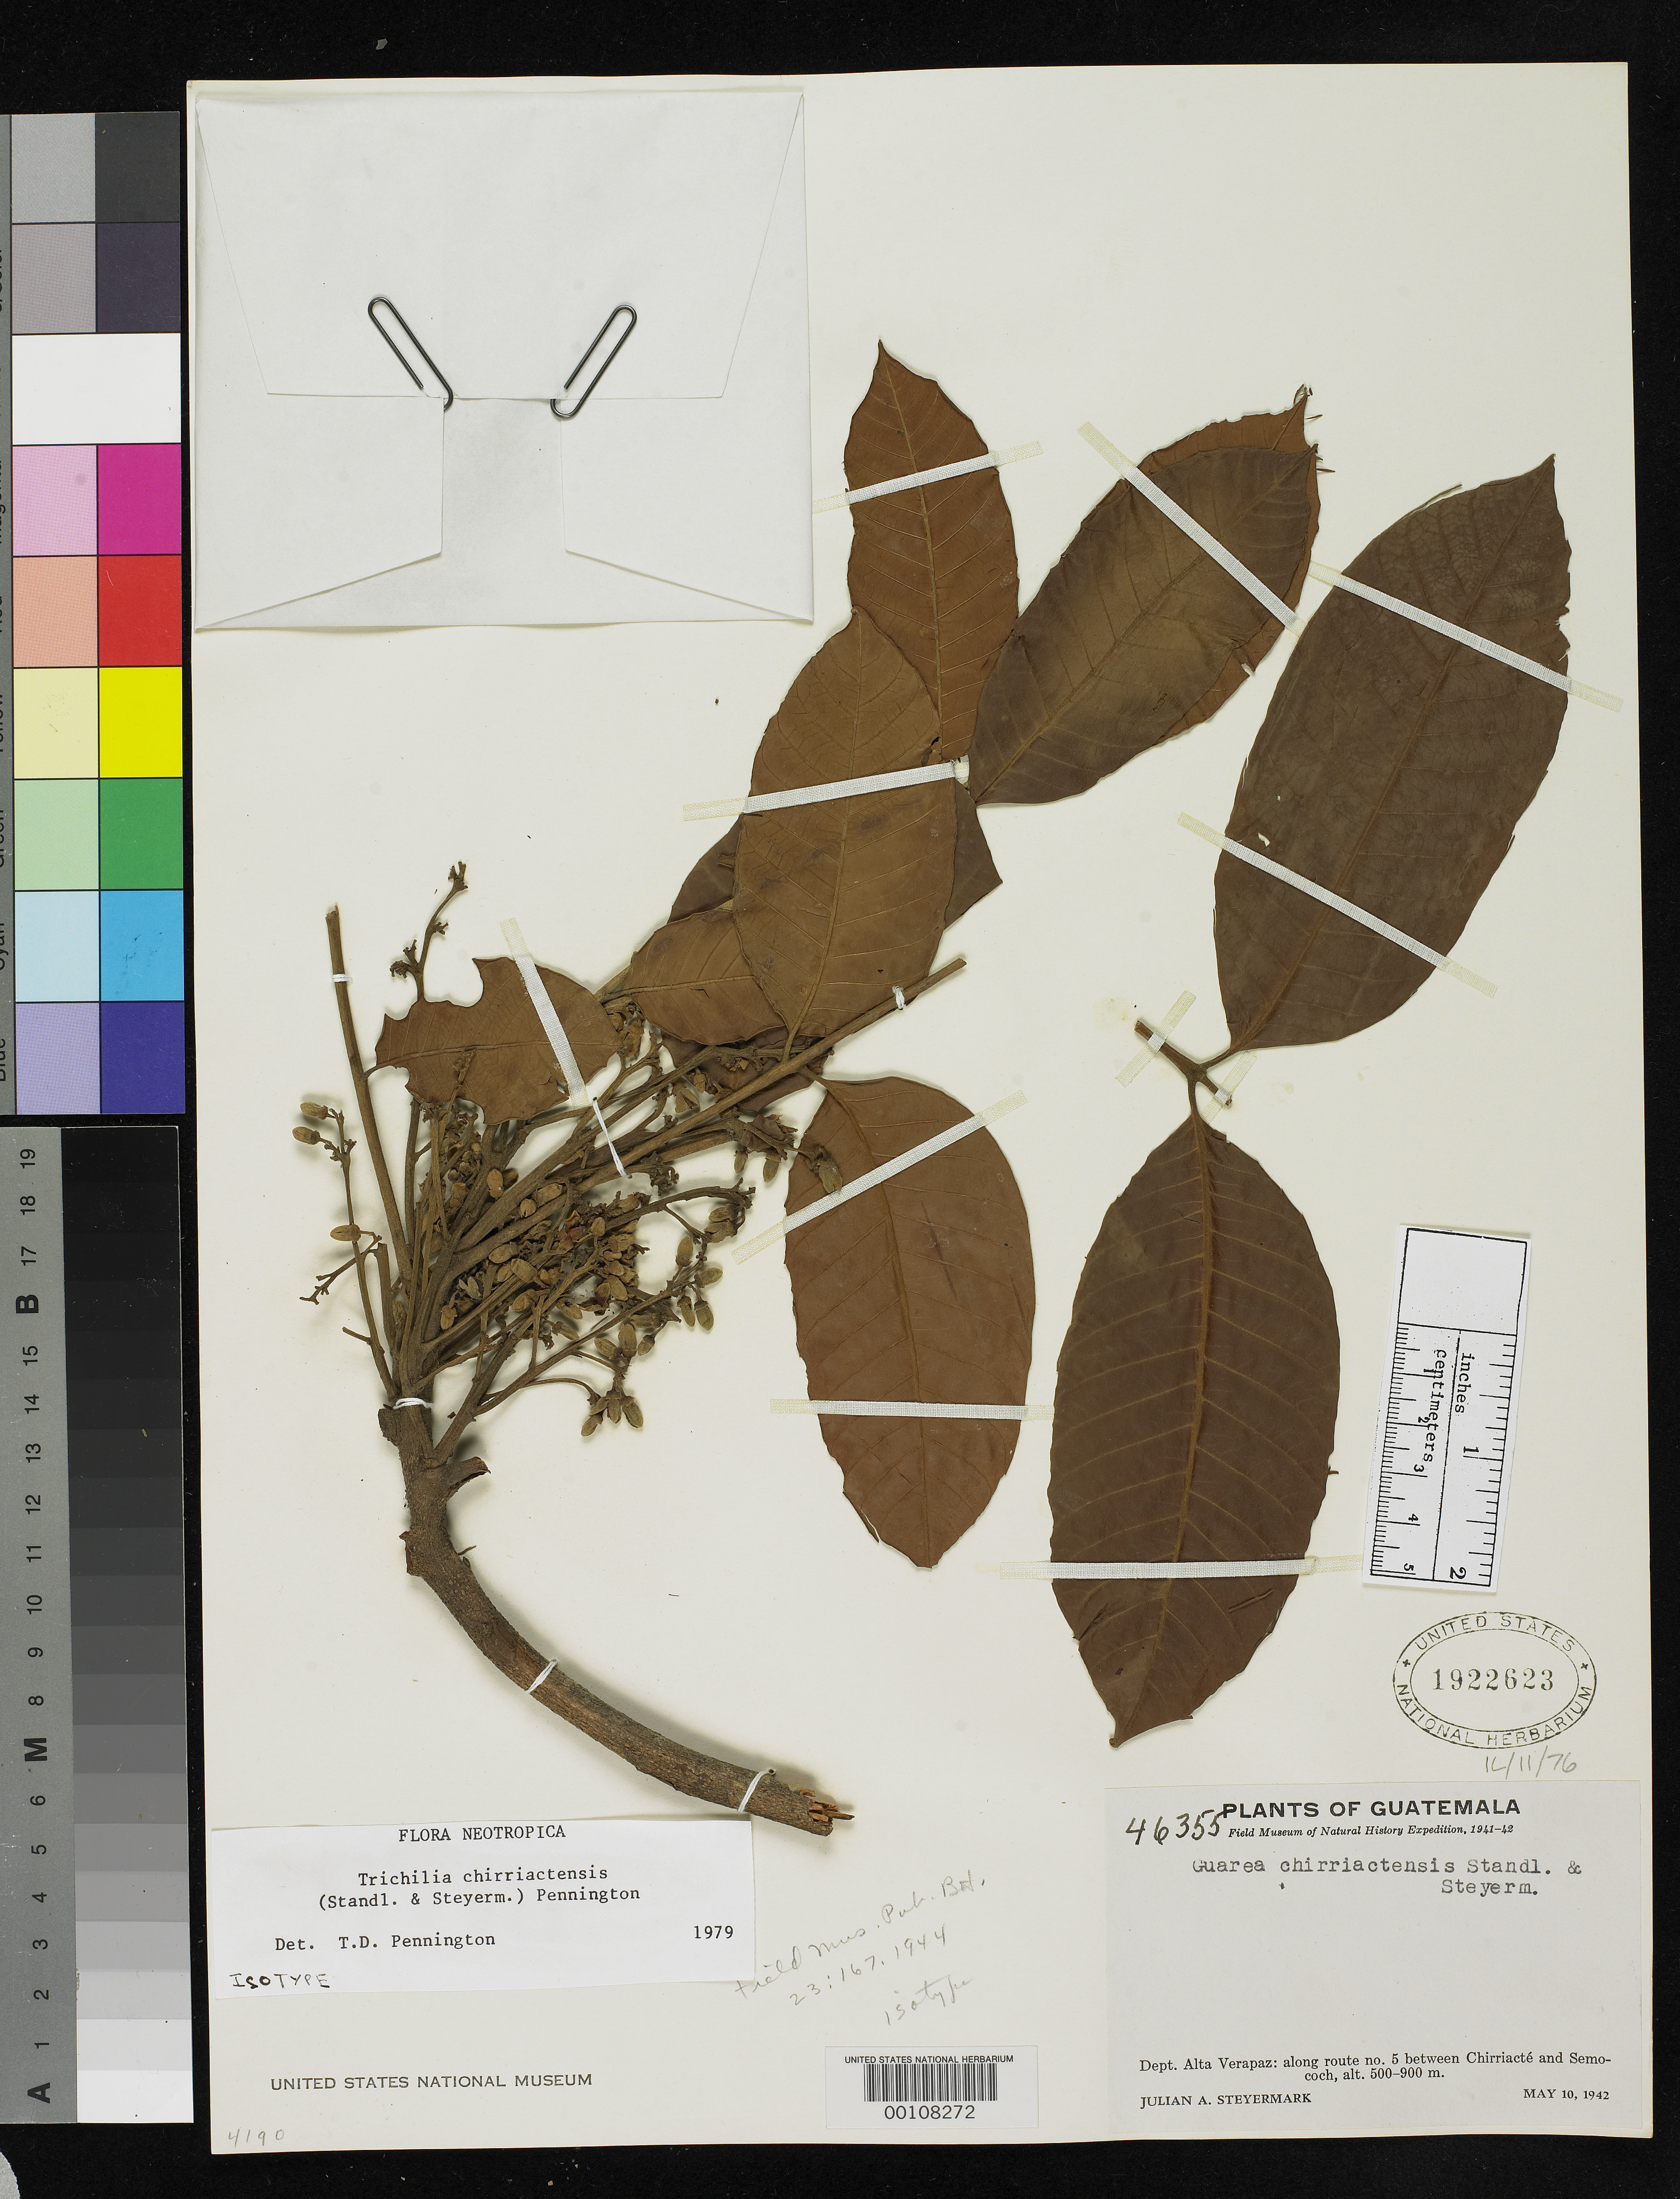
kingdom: Plantae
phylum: Tracheophyta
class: Magnoliopsida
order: Sapindales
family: Meliaceae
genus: Guarea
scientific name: Guarea chirriactensis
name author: Standl. & Steyerm.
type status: Isotype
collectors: J. Steyermark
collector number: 46355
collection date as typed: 10 May 1942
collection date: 1942-05-10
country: Guatemala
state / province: Alta Verapaz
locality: Route 5 between Chirriate & Semococh.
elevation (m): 500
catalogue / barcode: US 1922623